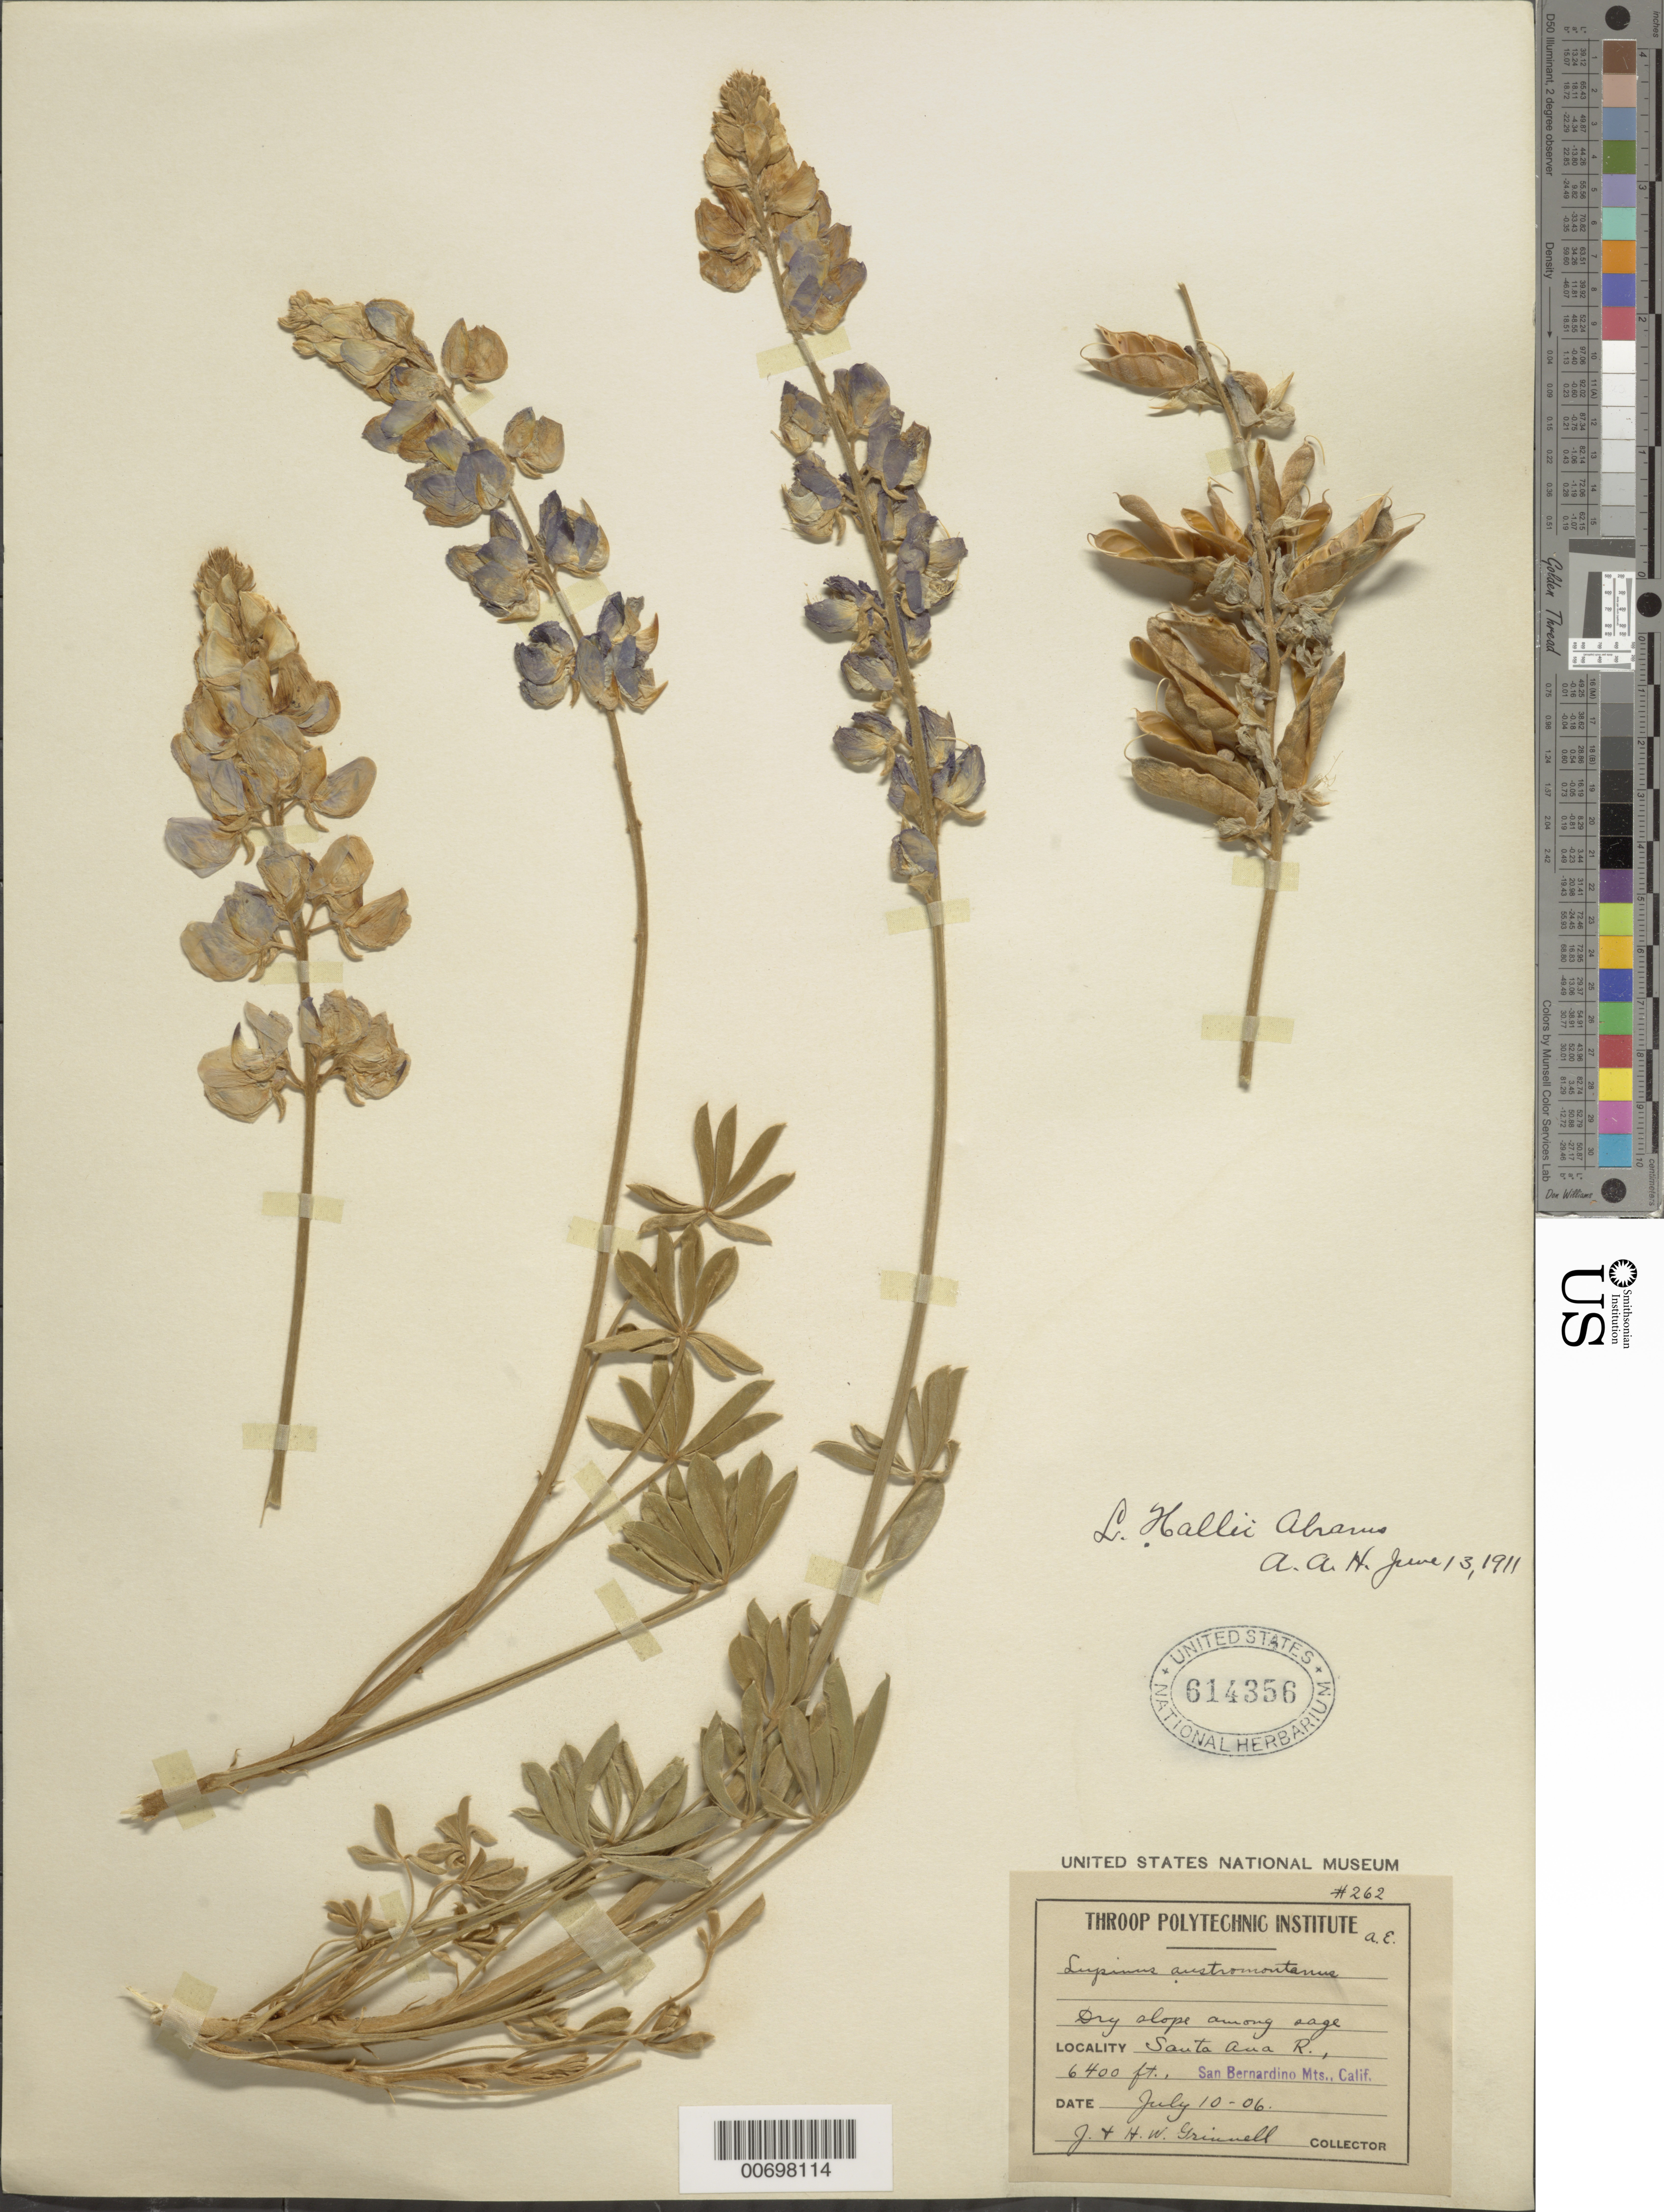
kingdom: Plantae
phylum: Tracheophyta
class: Magnoliopsida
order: Fabales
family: Fabaceae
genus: Lupinus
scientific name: Lupinus excubitus var. hallii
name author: (Abrams) C.P. Sm.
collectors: J. Grinnell & H. Grinnell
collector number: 262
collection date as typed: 10 Jul 1906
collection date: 1906-07-10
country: United States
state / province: California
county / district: San Bernardino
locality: Dry slope among sage, Santa Ana R., San Bernardino Mts.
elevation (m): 1951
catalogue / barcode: US 614356